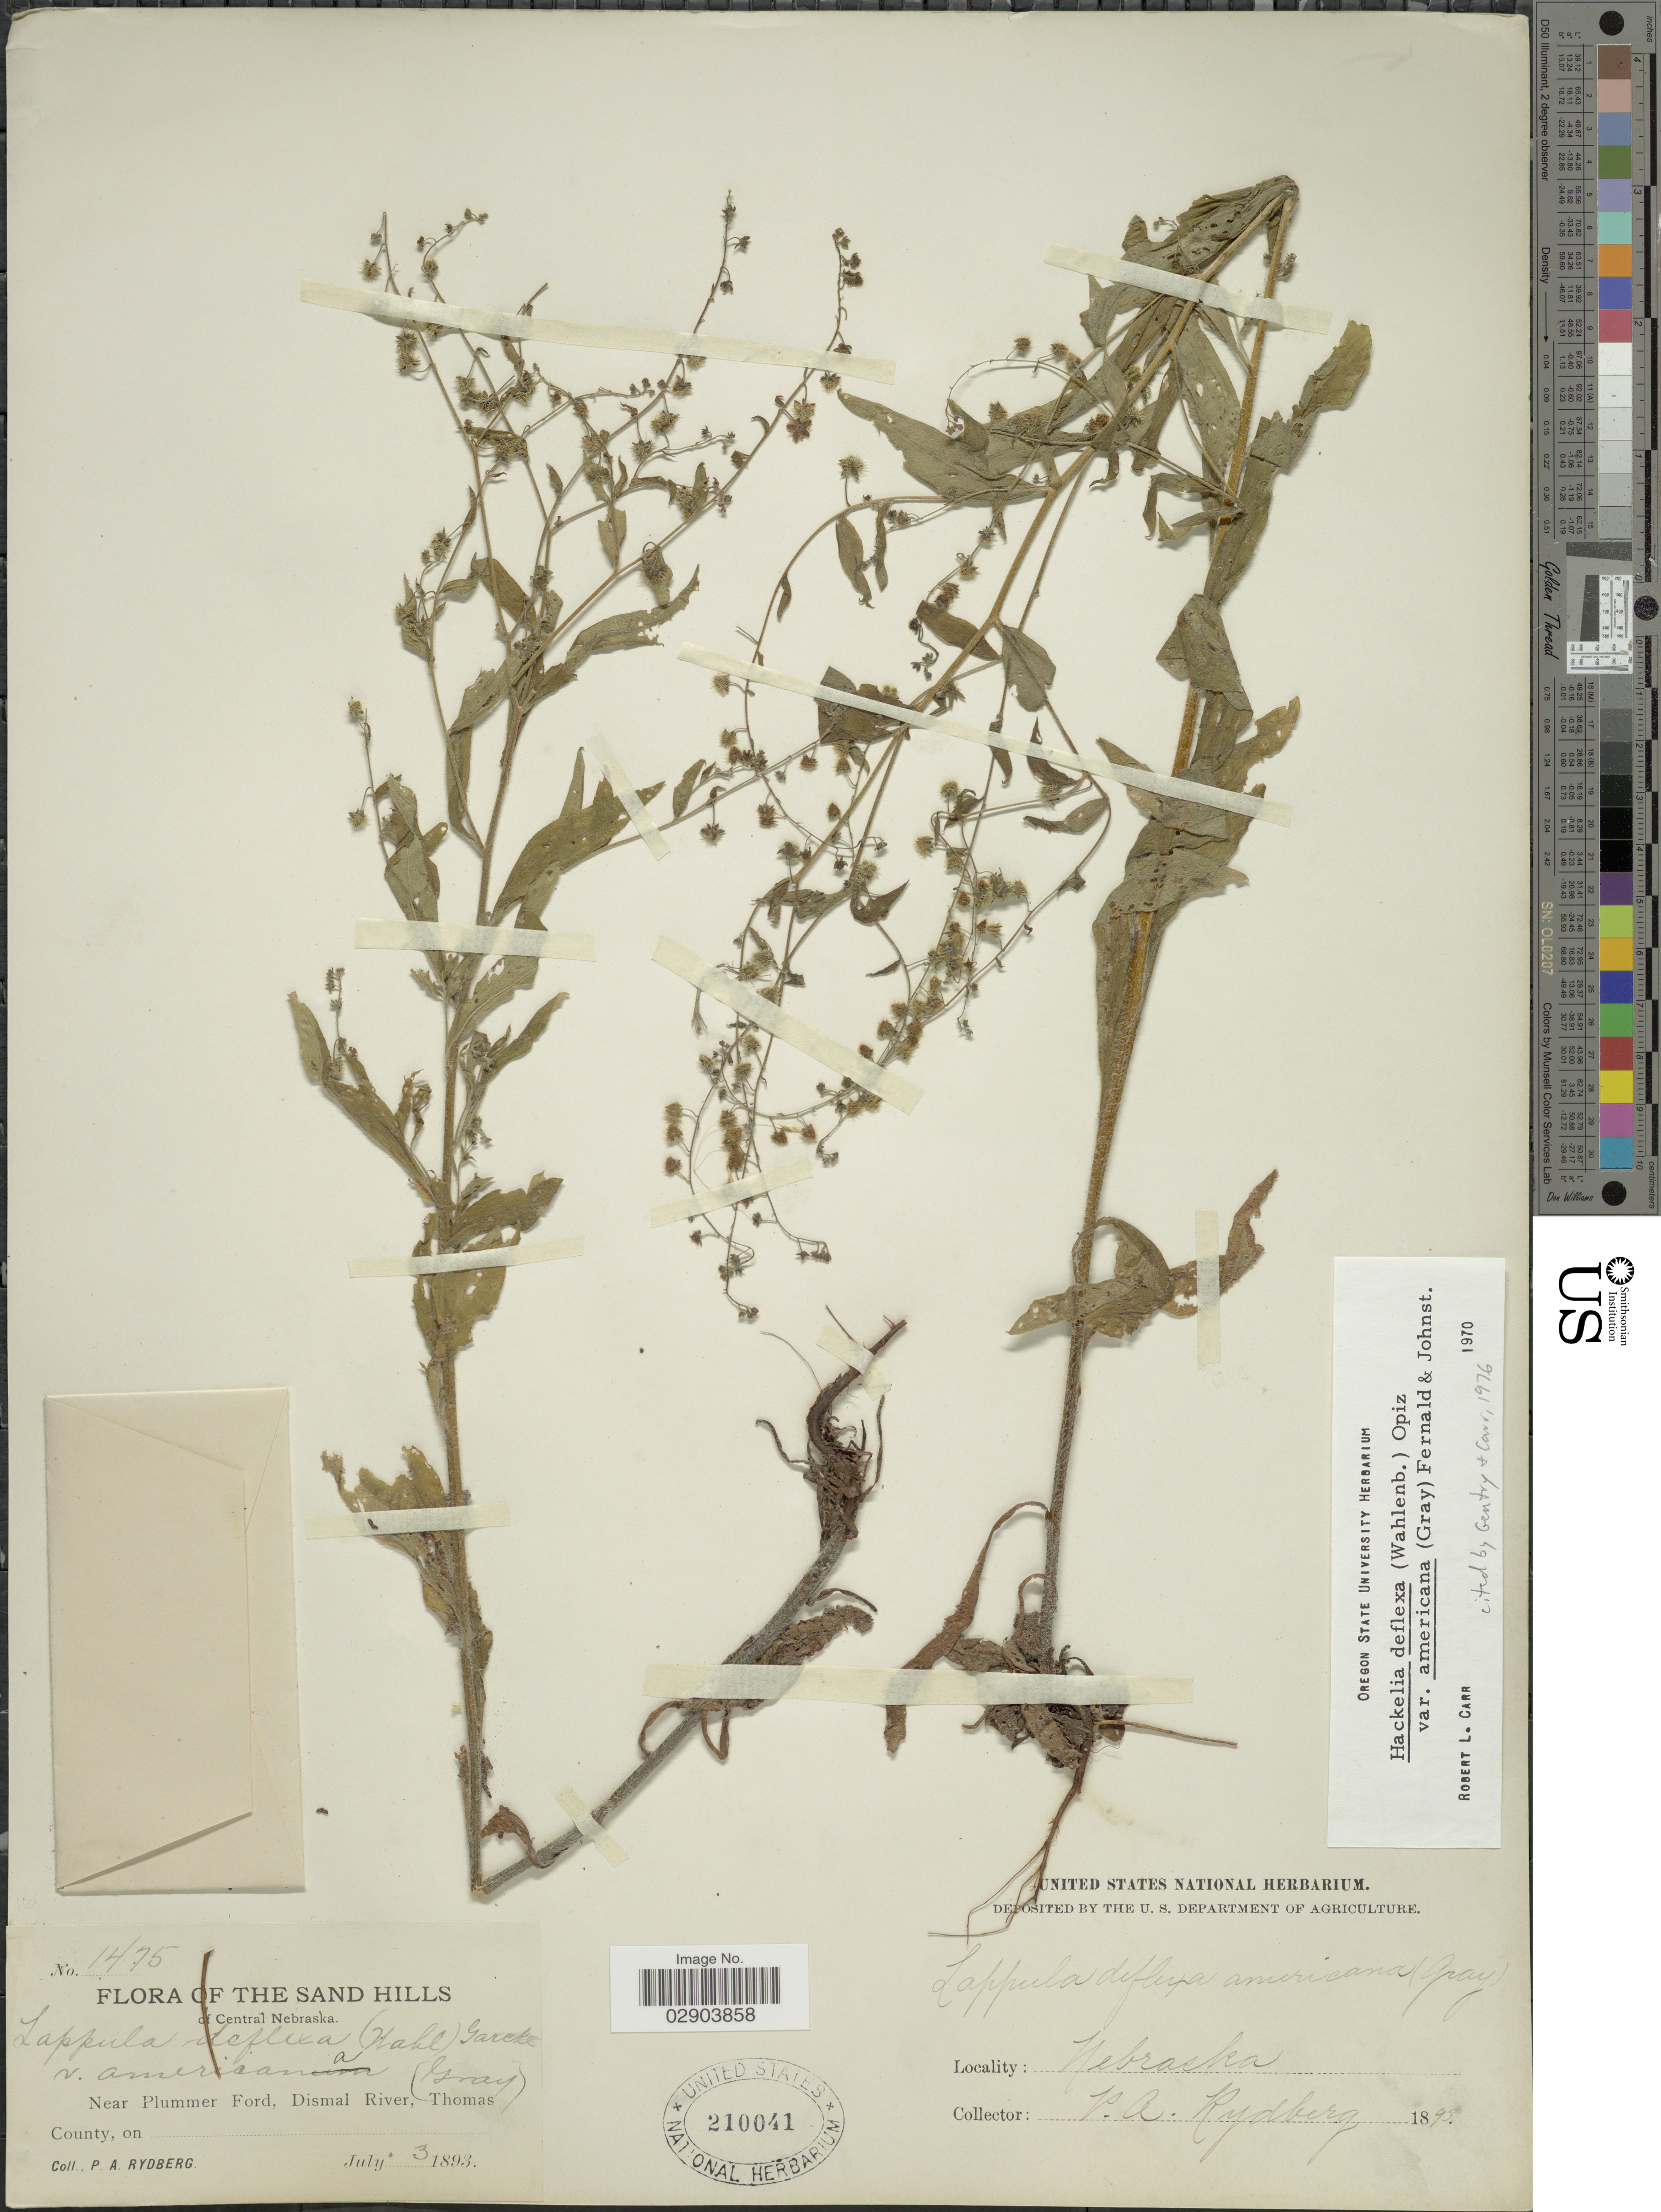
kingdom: Plantae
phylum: Tracheophyta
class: Magnoliopsida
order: Boraginales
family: Boraginaceae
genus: Hackelia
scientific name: Hackelia deflexa var. americana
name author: (A. Gray) Fernald & I.M. Johnst.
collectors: P. A. Rydberg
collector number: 1475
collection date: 1893-07-03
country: United States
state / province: Nebraska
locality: The Sand Hills of Central Nebraska, Near Plummer Ford, Dismal River, Thomas County.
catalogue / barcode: US 210041